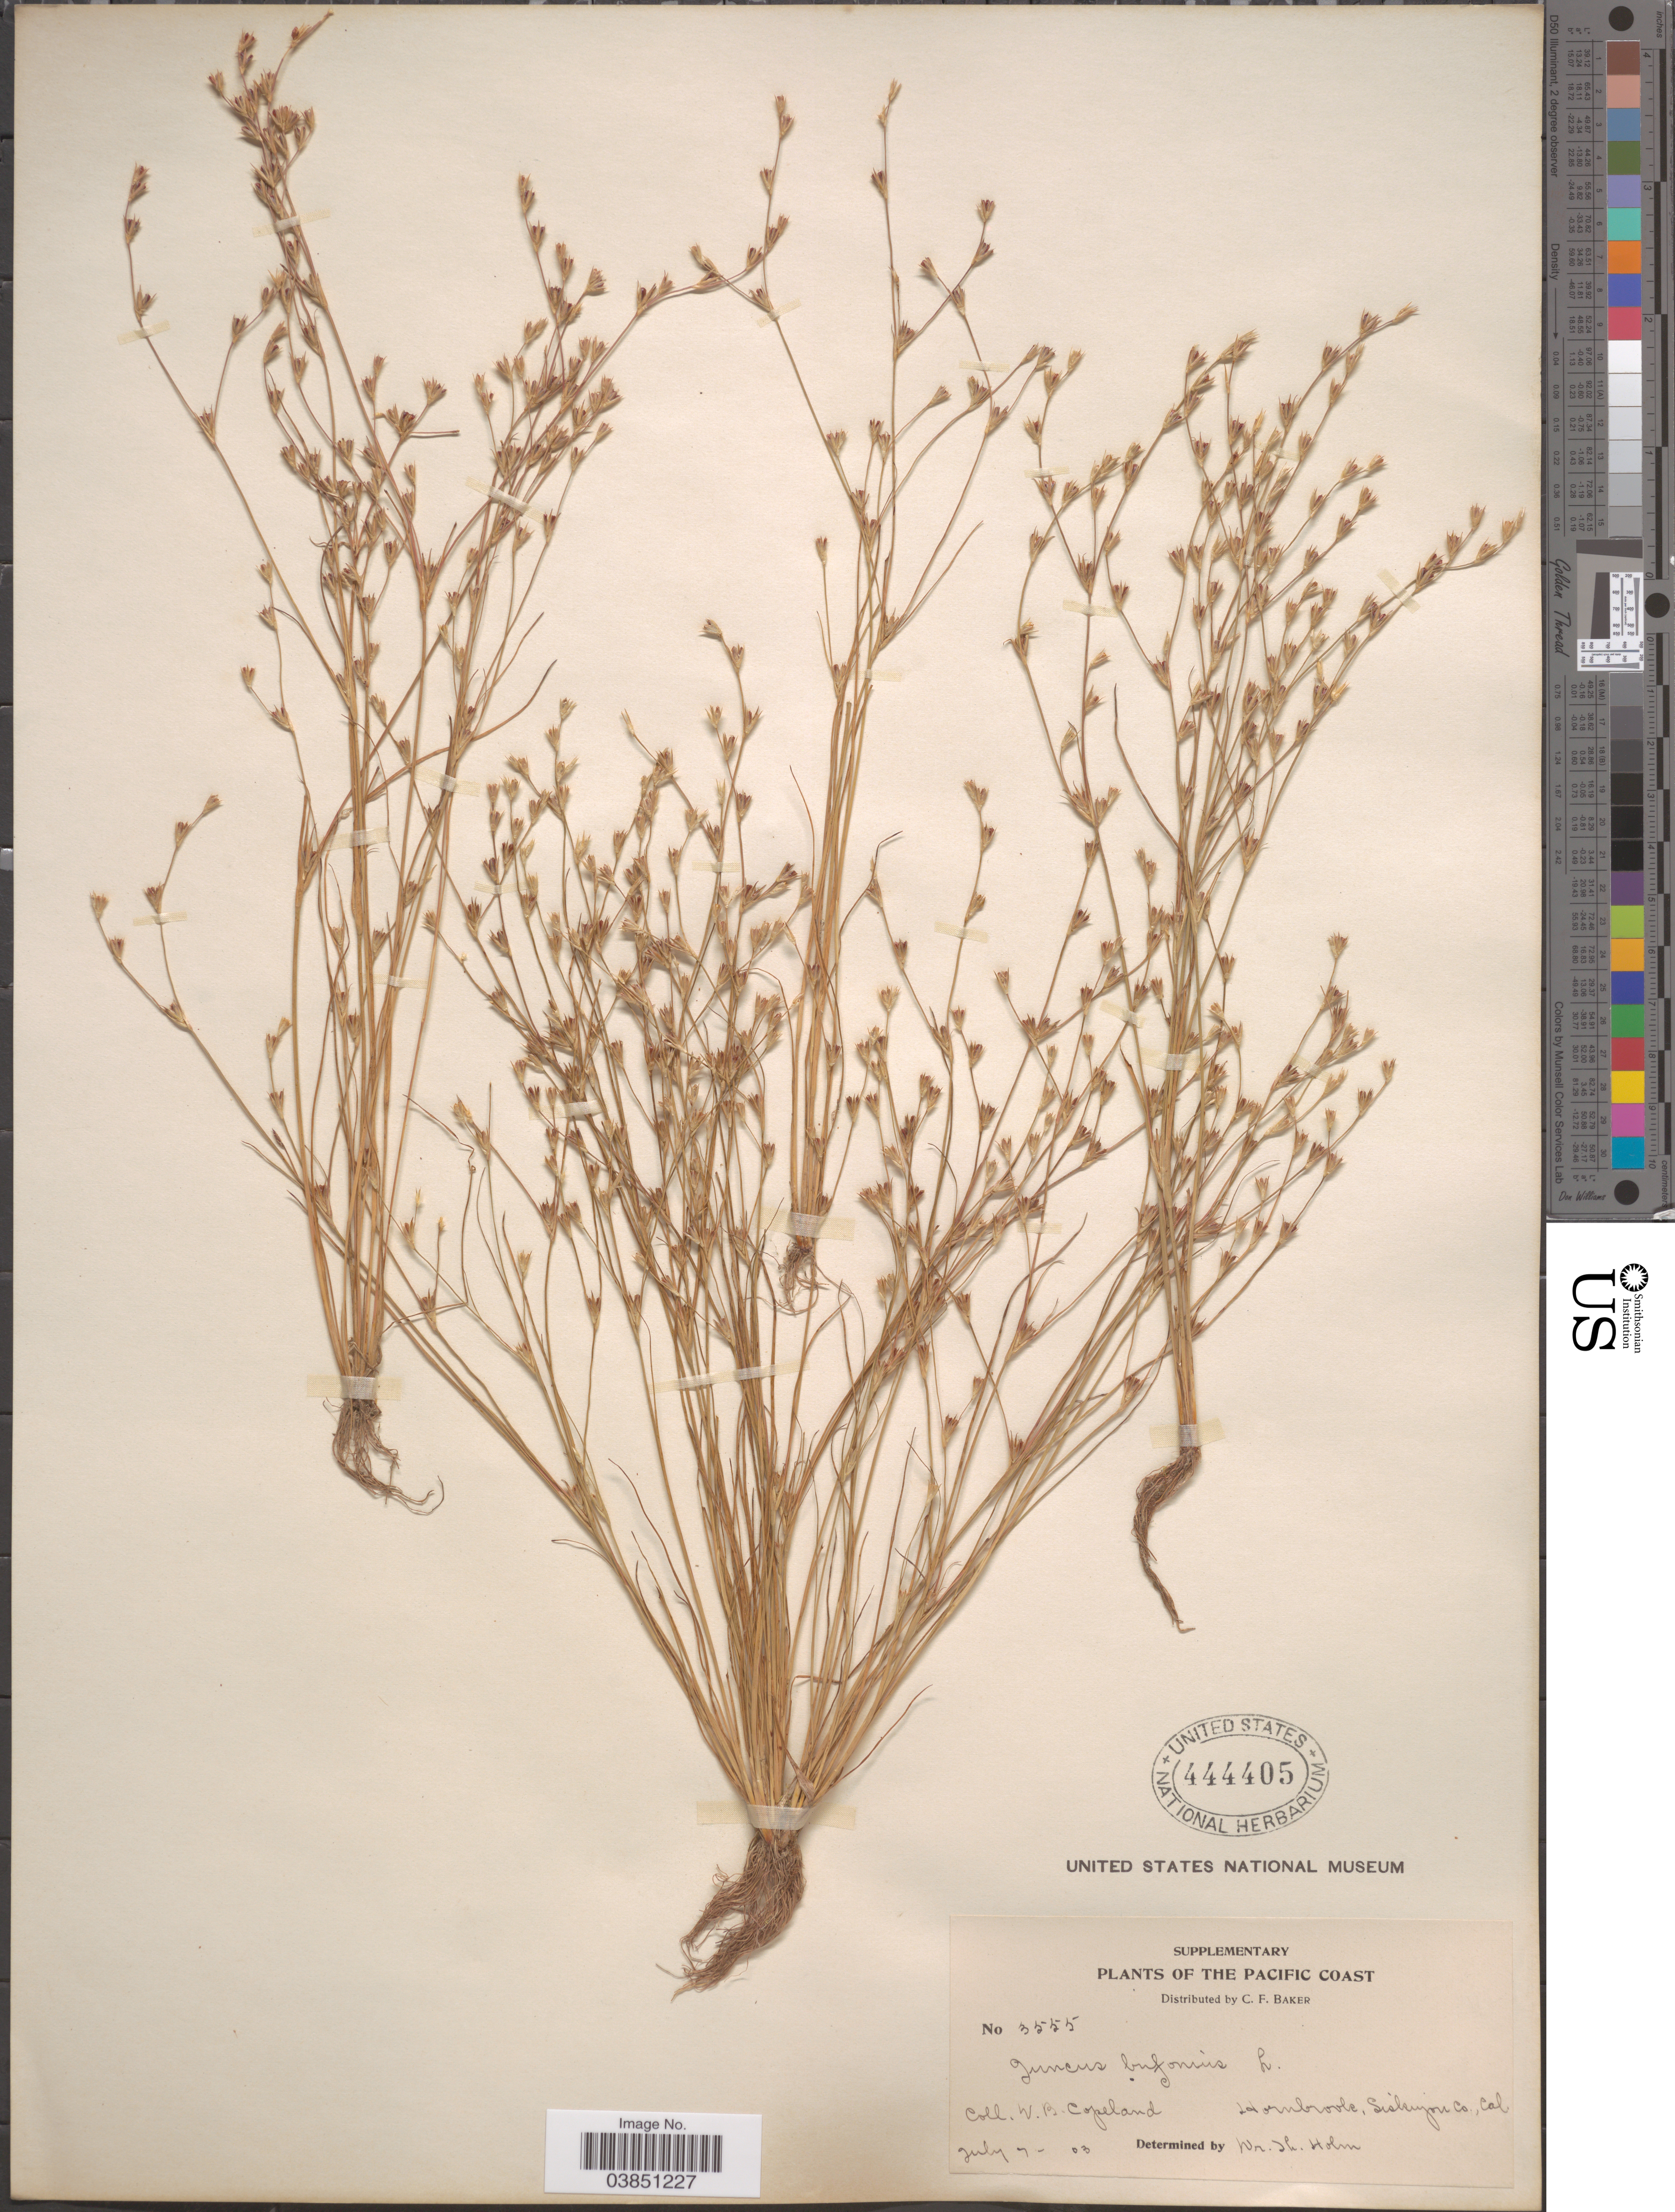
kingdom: Plantae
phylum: Tracheophyta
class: Liliopsida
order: Poales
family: Juncaceae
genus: Juncus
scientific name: Juncus bufonius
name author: L.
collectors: E. B. Copeland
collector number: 355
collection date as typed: Transcribed d/m/y: 7/7/3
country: United States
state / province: California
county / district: Siskiyou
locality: Pacific Coast. Hornbrook, Siskiyou Co.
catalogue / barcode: US 444405